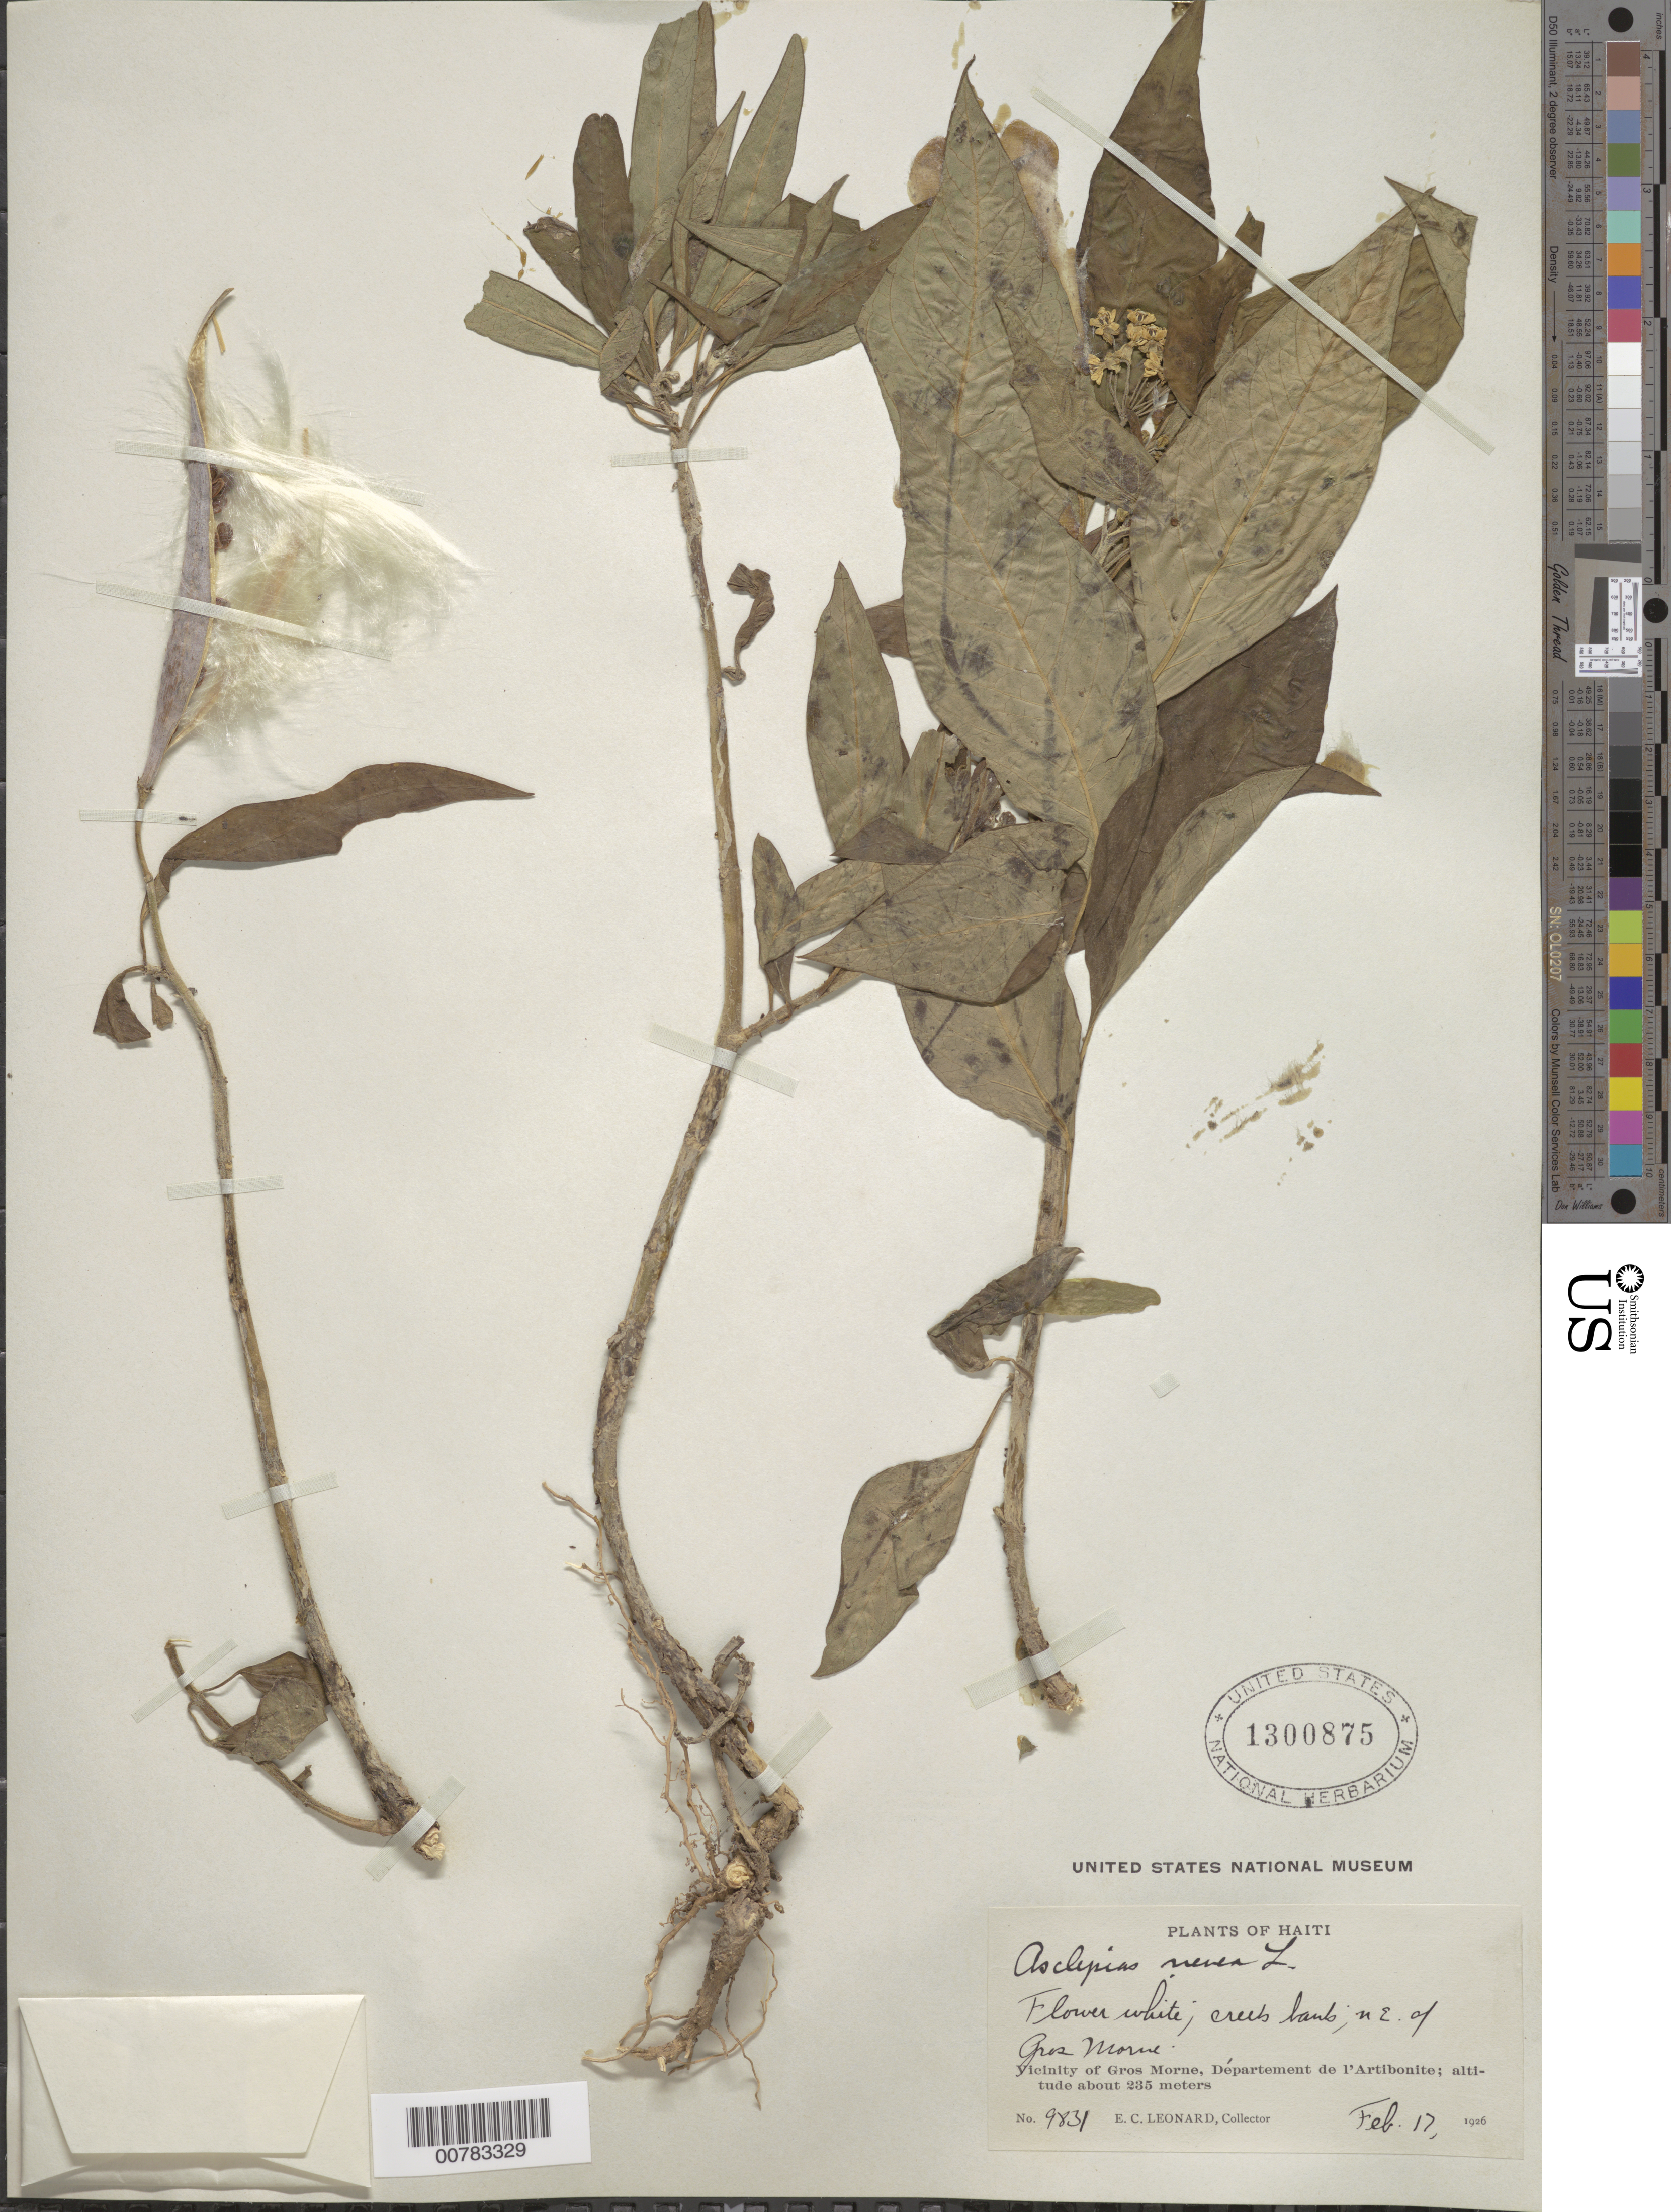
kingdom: Plantae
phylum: Tracheophyta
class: Magnoliopsida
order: Gentianales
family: Apocynaceae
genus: Asclepias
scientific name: Asclepias nivea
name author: L.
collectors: E. C. Leonard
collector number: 9831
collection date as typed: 17 Feb 1926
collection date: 1926-02-17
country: Haiti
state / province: Artibonite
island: Hispaniola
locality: Vicinity of Gros Morne, n.e. of Gros Morne.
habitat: Creek bank.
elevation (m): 235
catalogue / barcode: US 1300875